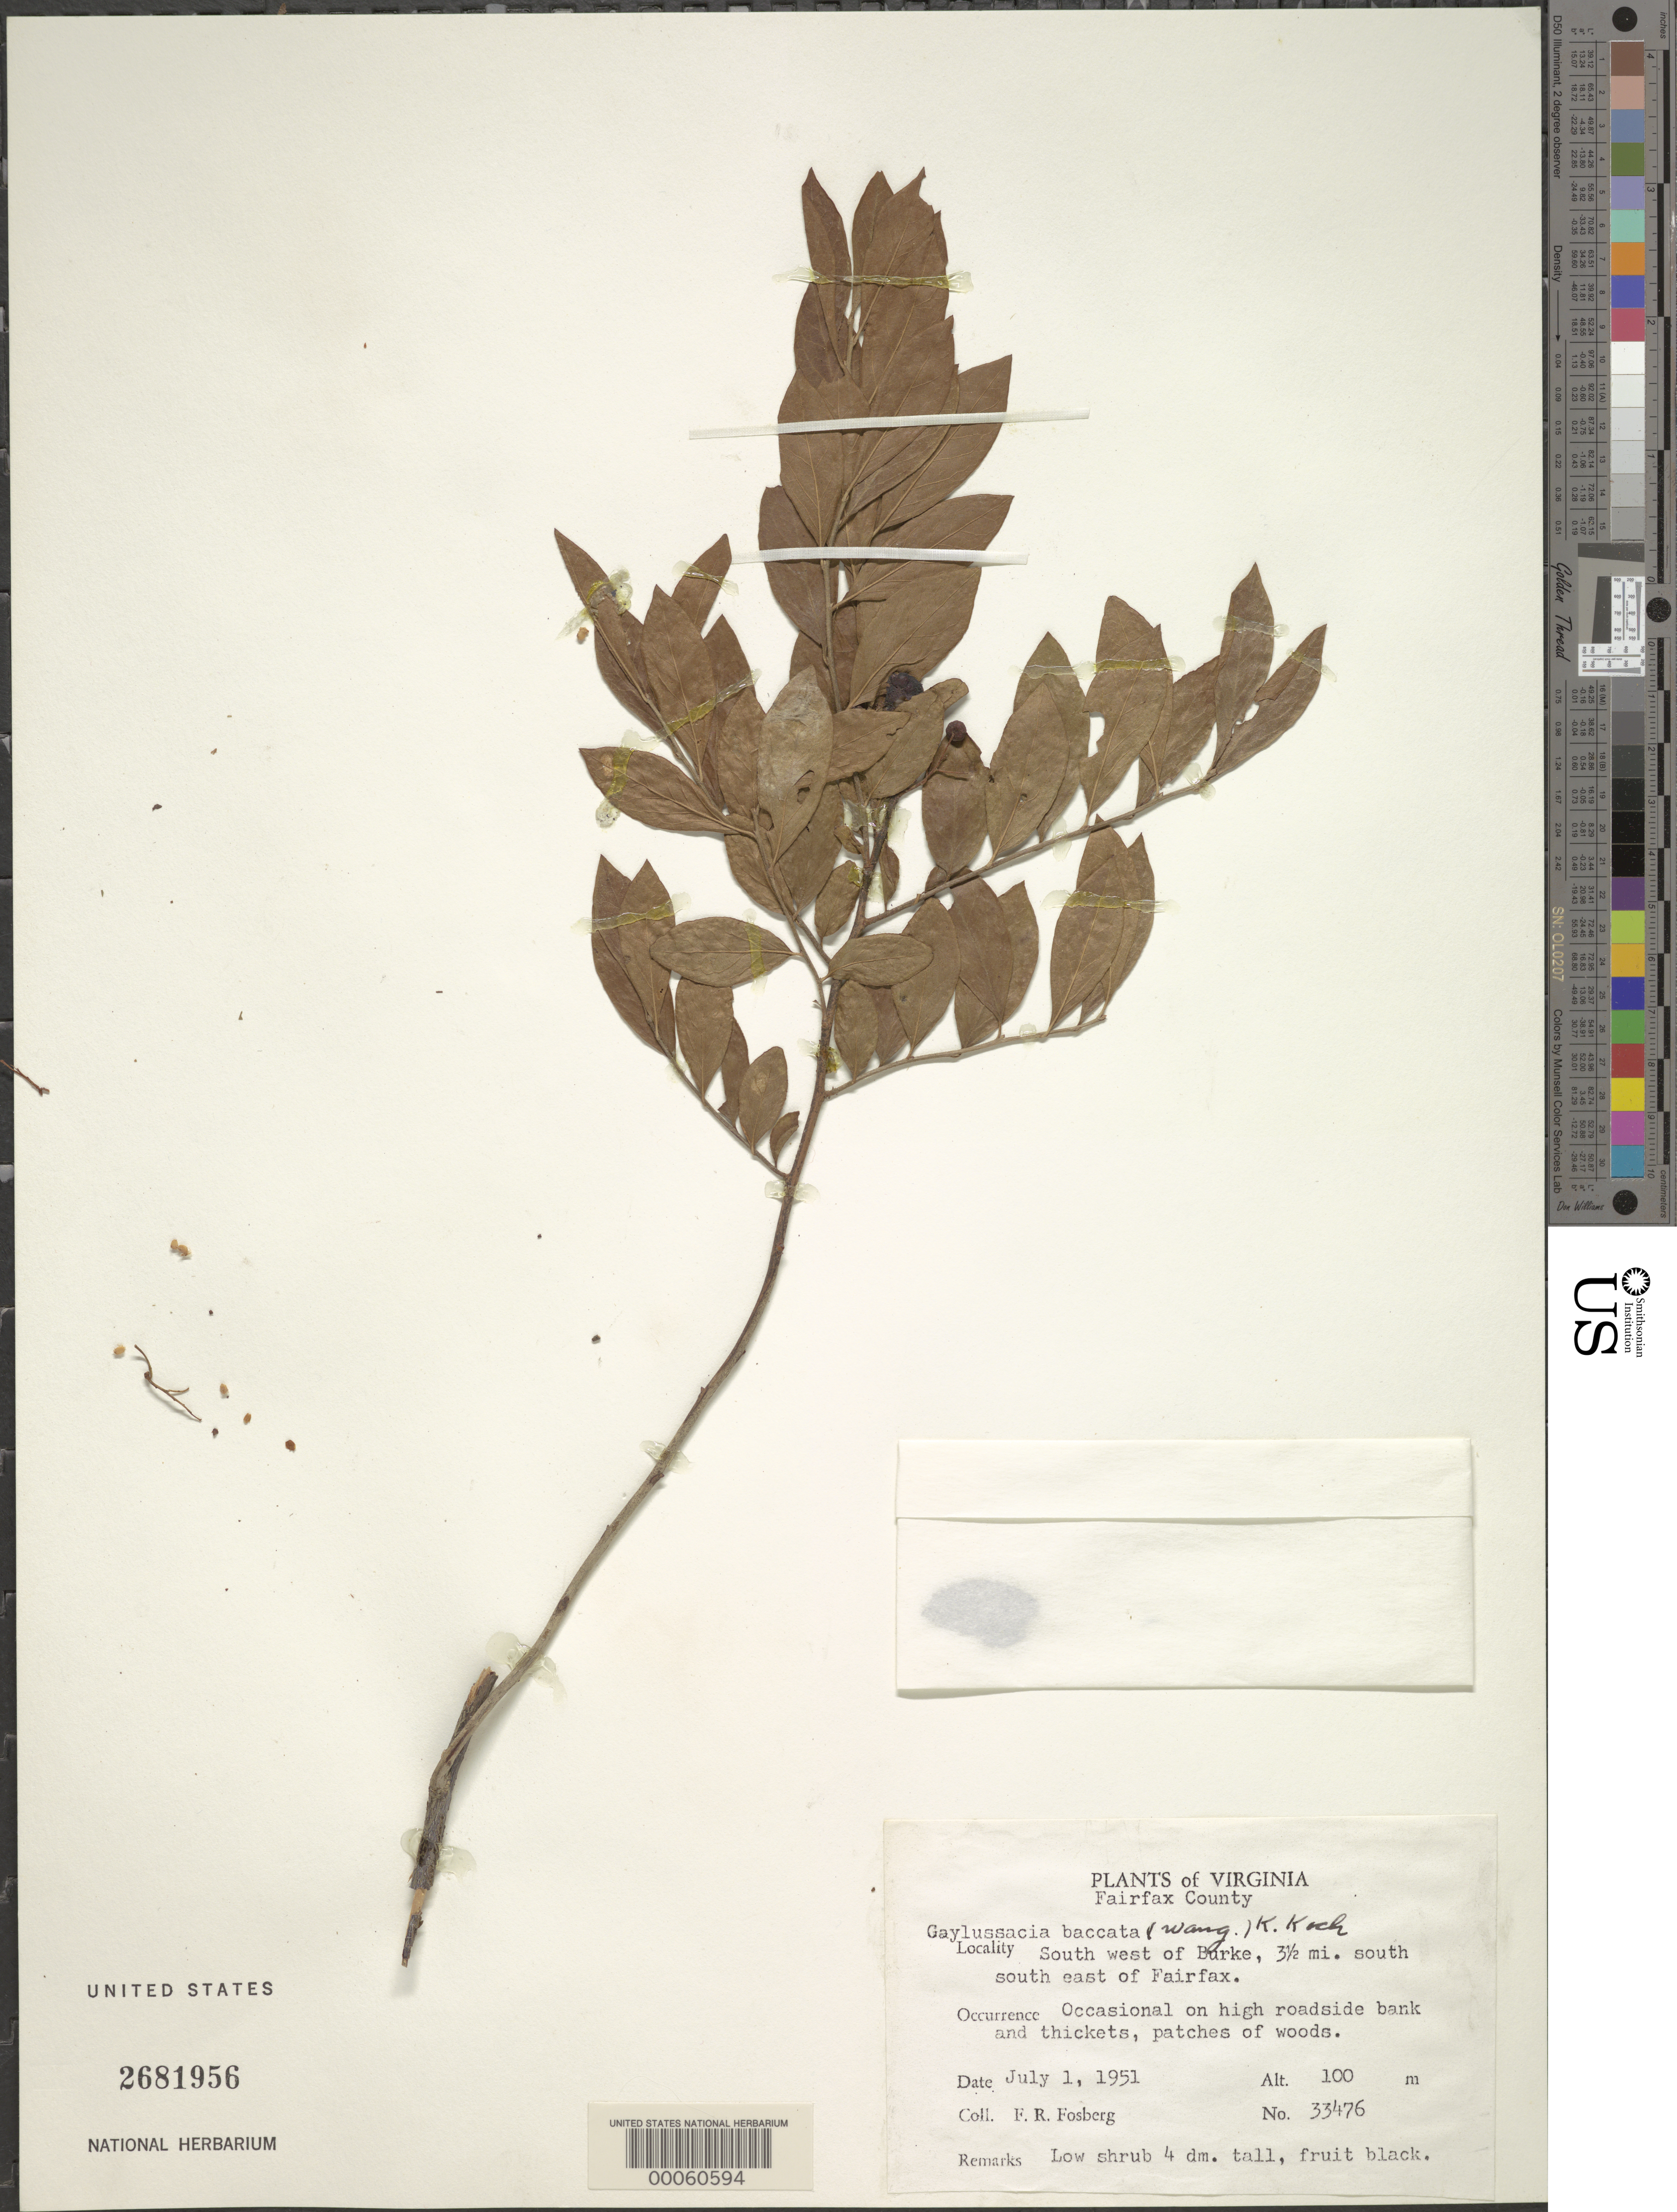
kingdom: Plantae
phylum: Tracheophyta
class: Magnoliopsida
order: Ericales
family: Ericaceae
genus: Gaylussacia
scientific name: Gaylussacia baccata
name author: (Wangenh.) K. Koch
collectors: F. R. Fosberg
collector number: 33476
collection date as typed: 01 Jul 1951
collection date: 1951-07-01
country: United States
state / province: Virginia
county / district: Fairfax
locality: SW of Burke, SSE of Fairfax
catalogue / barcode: US 2681956